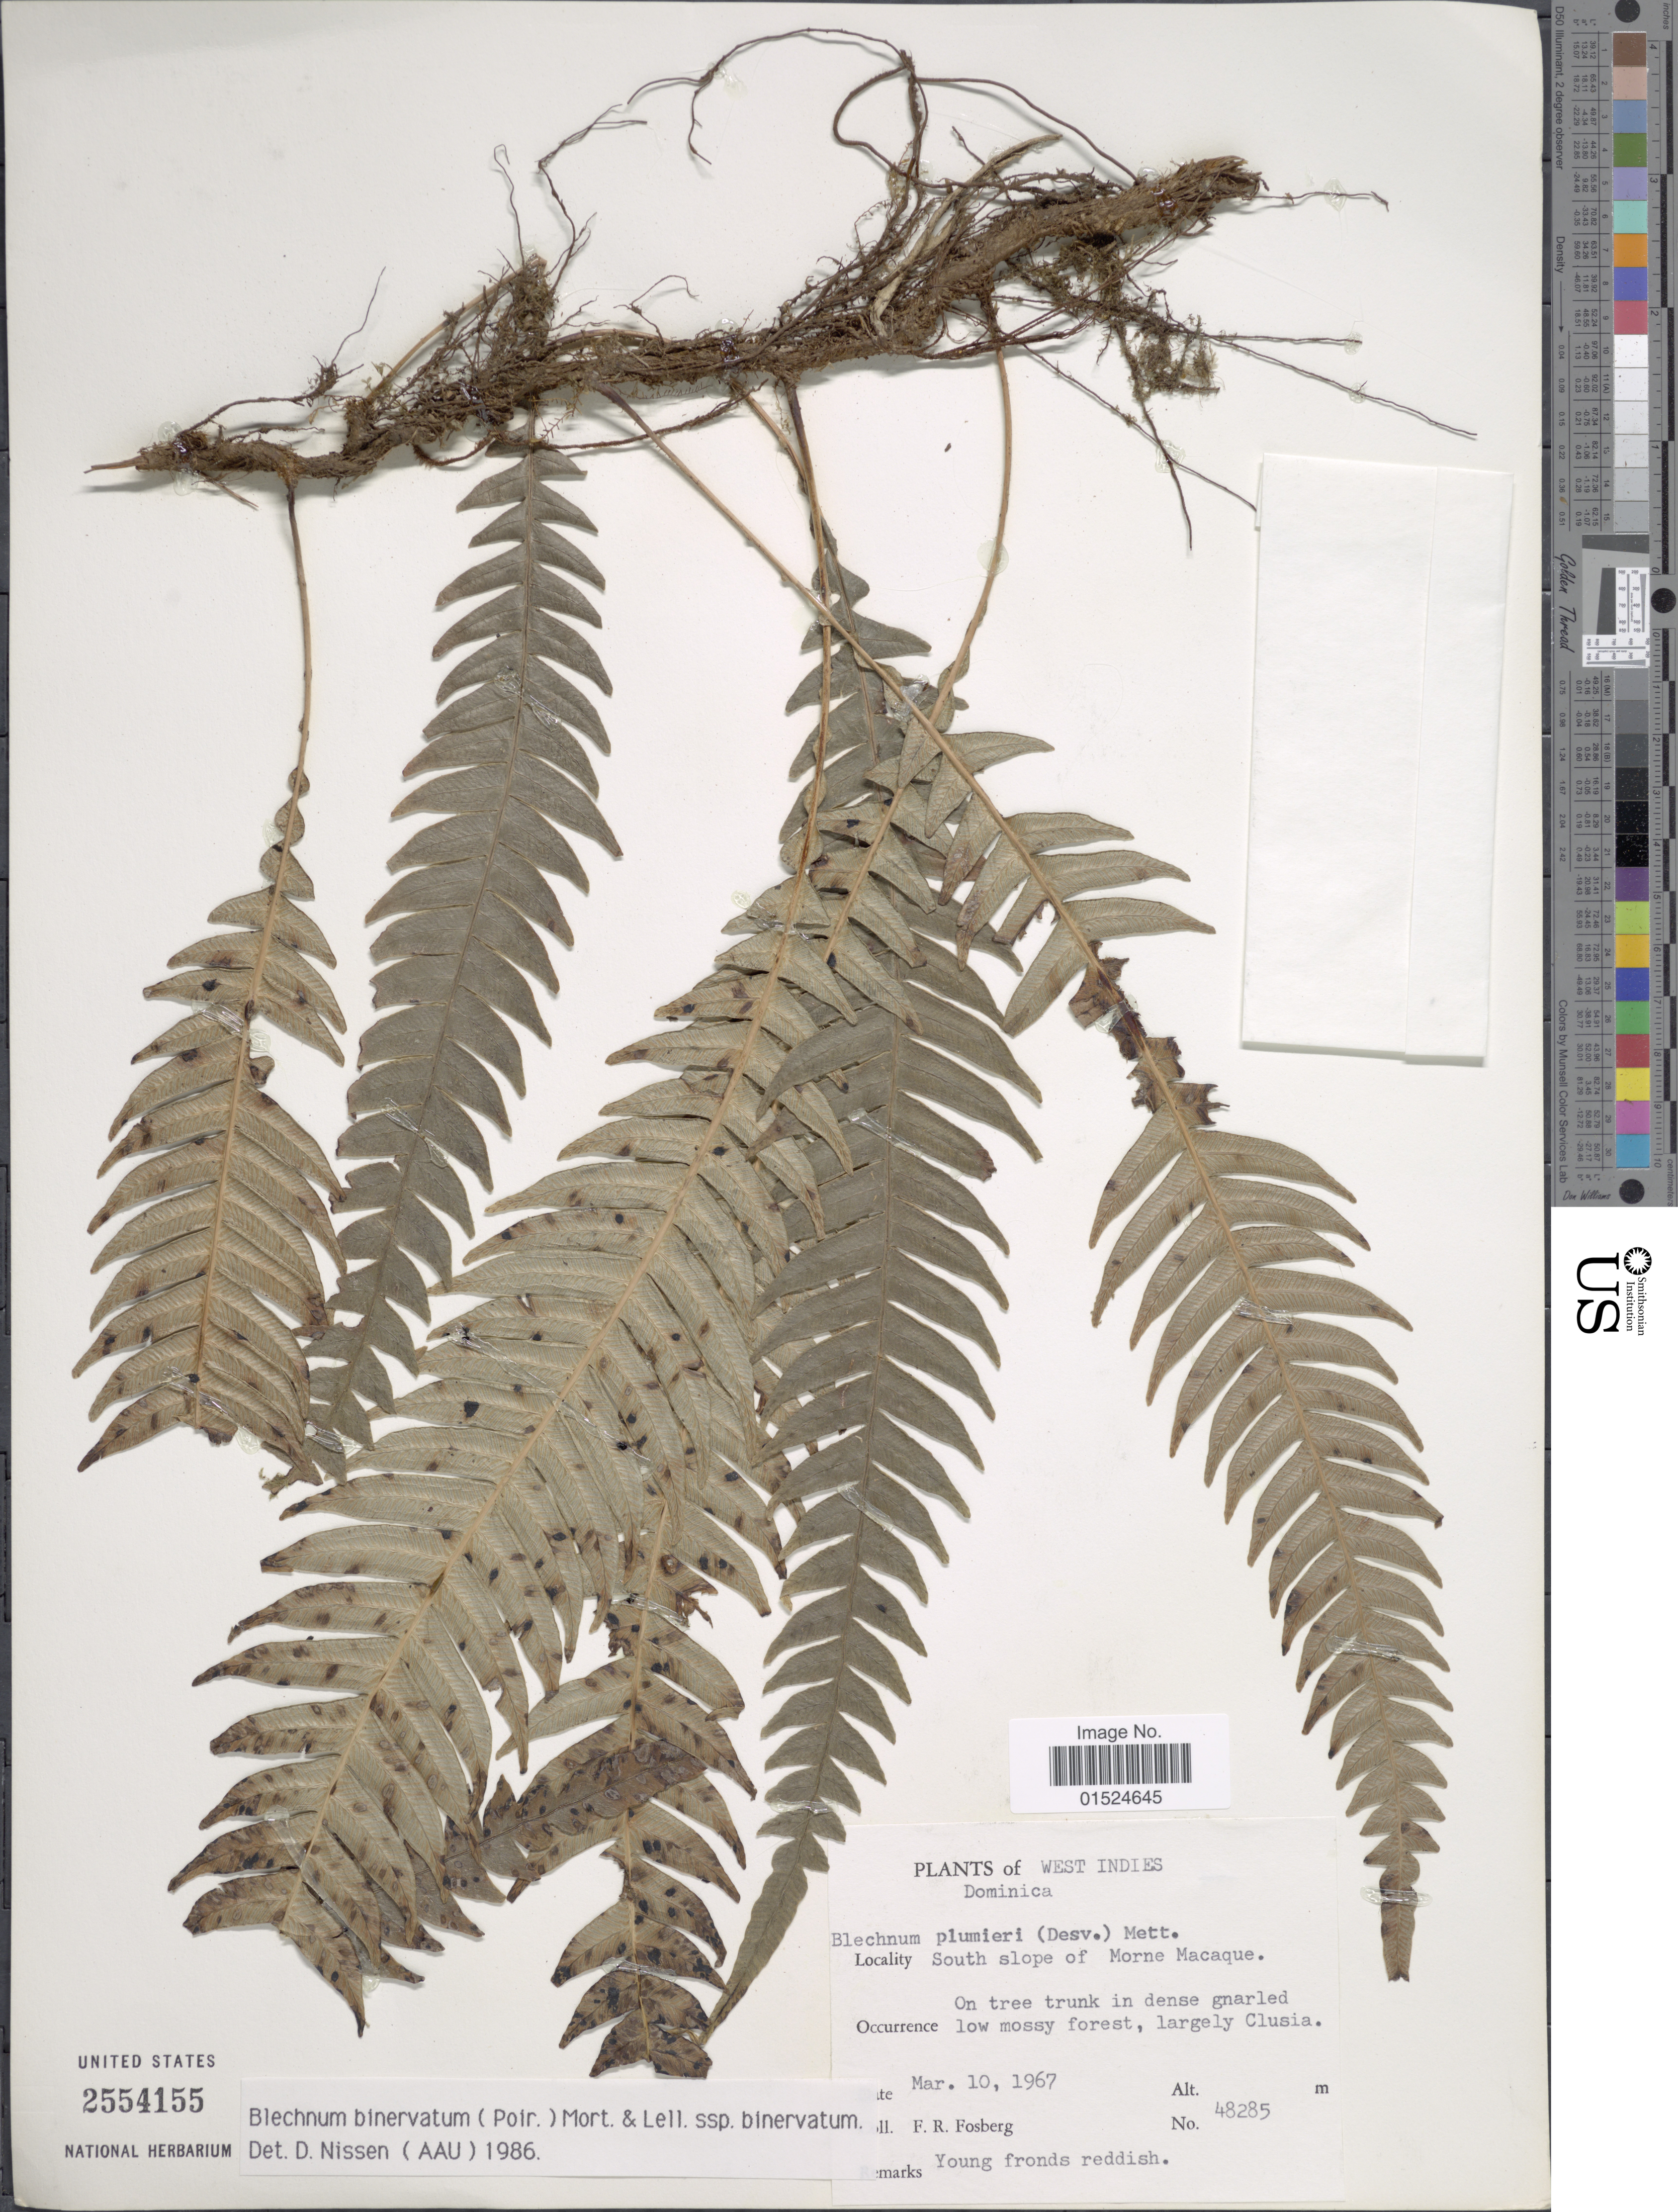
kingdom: Plantae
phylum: Tracheophyta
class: Polypodiopsida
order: Polypodiales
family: Blechnaceae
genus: Blechnum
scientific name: Blechnum binervatum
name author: (Poir.) C.V. Morton & Lellinger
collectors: F. R. Fosberg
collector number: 48285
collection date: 1967-03-10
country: Dominica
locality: West Indies, South slope of Morne Macaque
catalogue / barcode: US 2554155